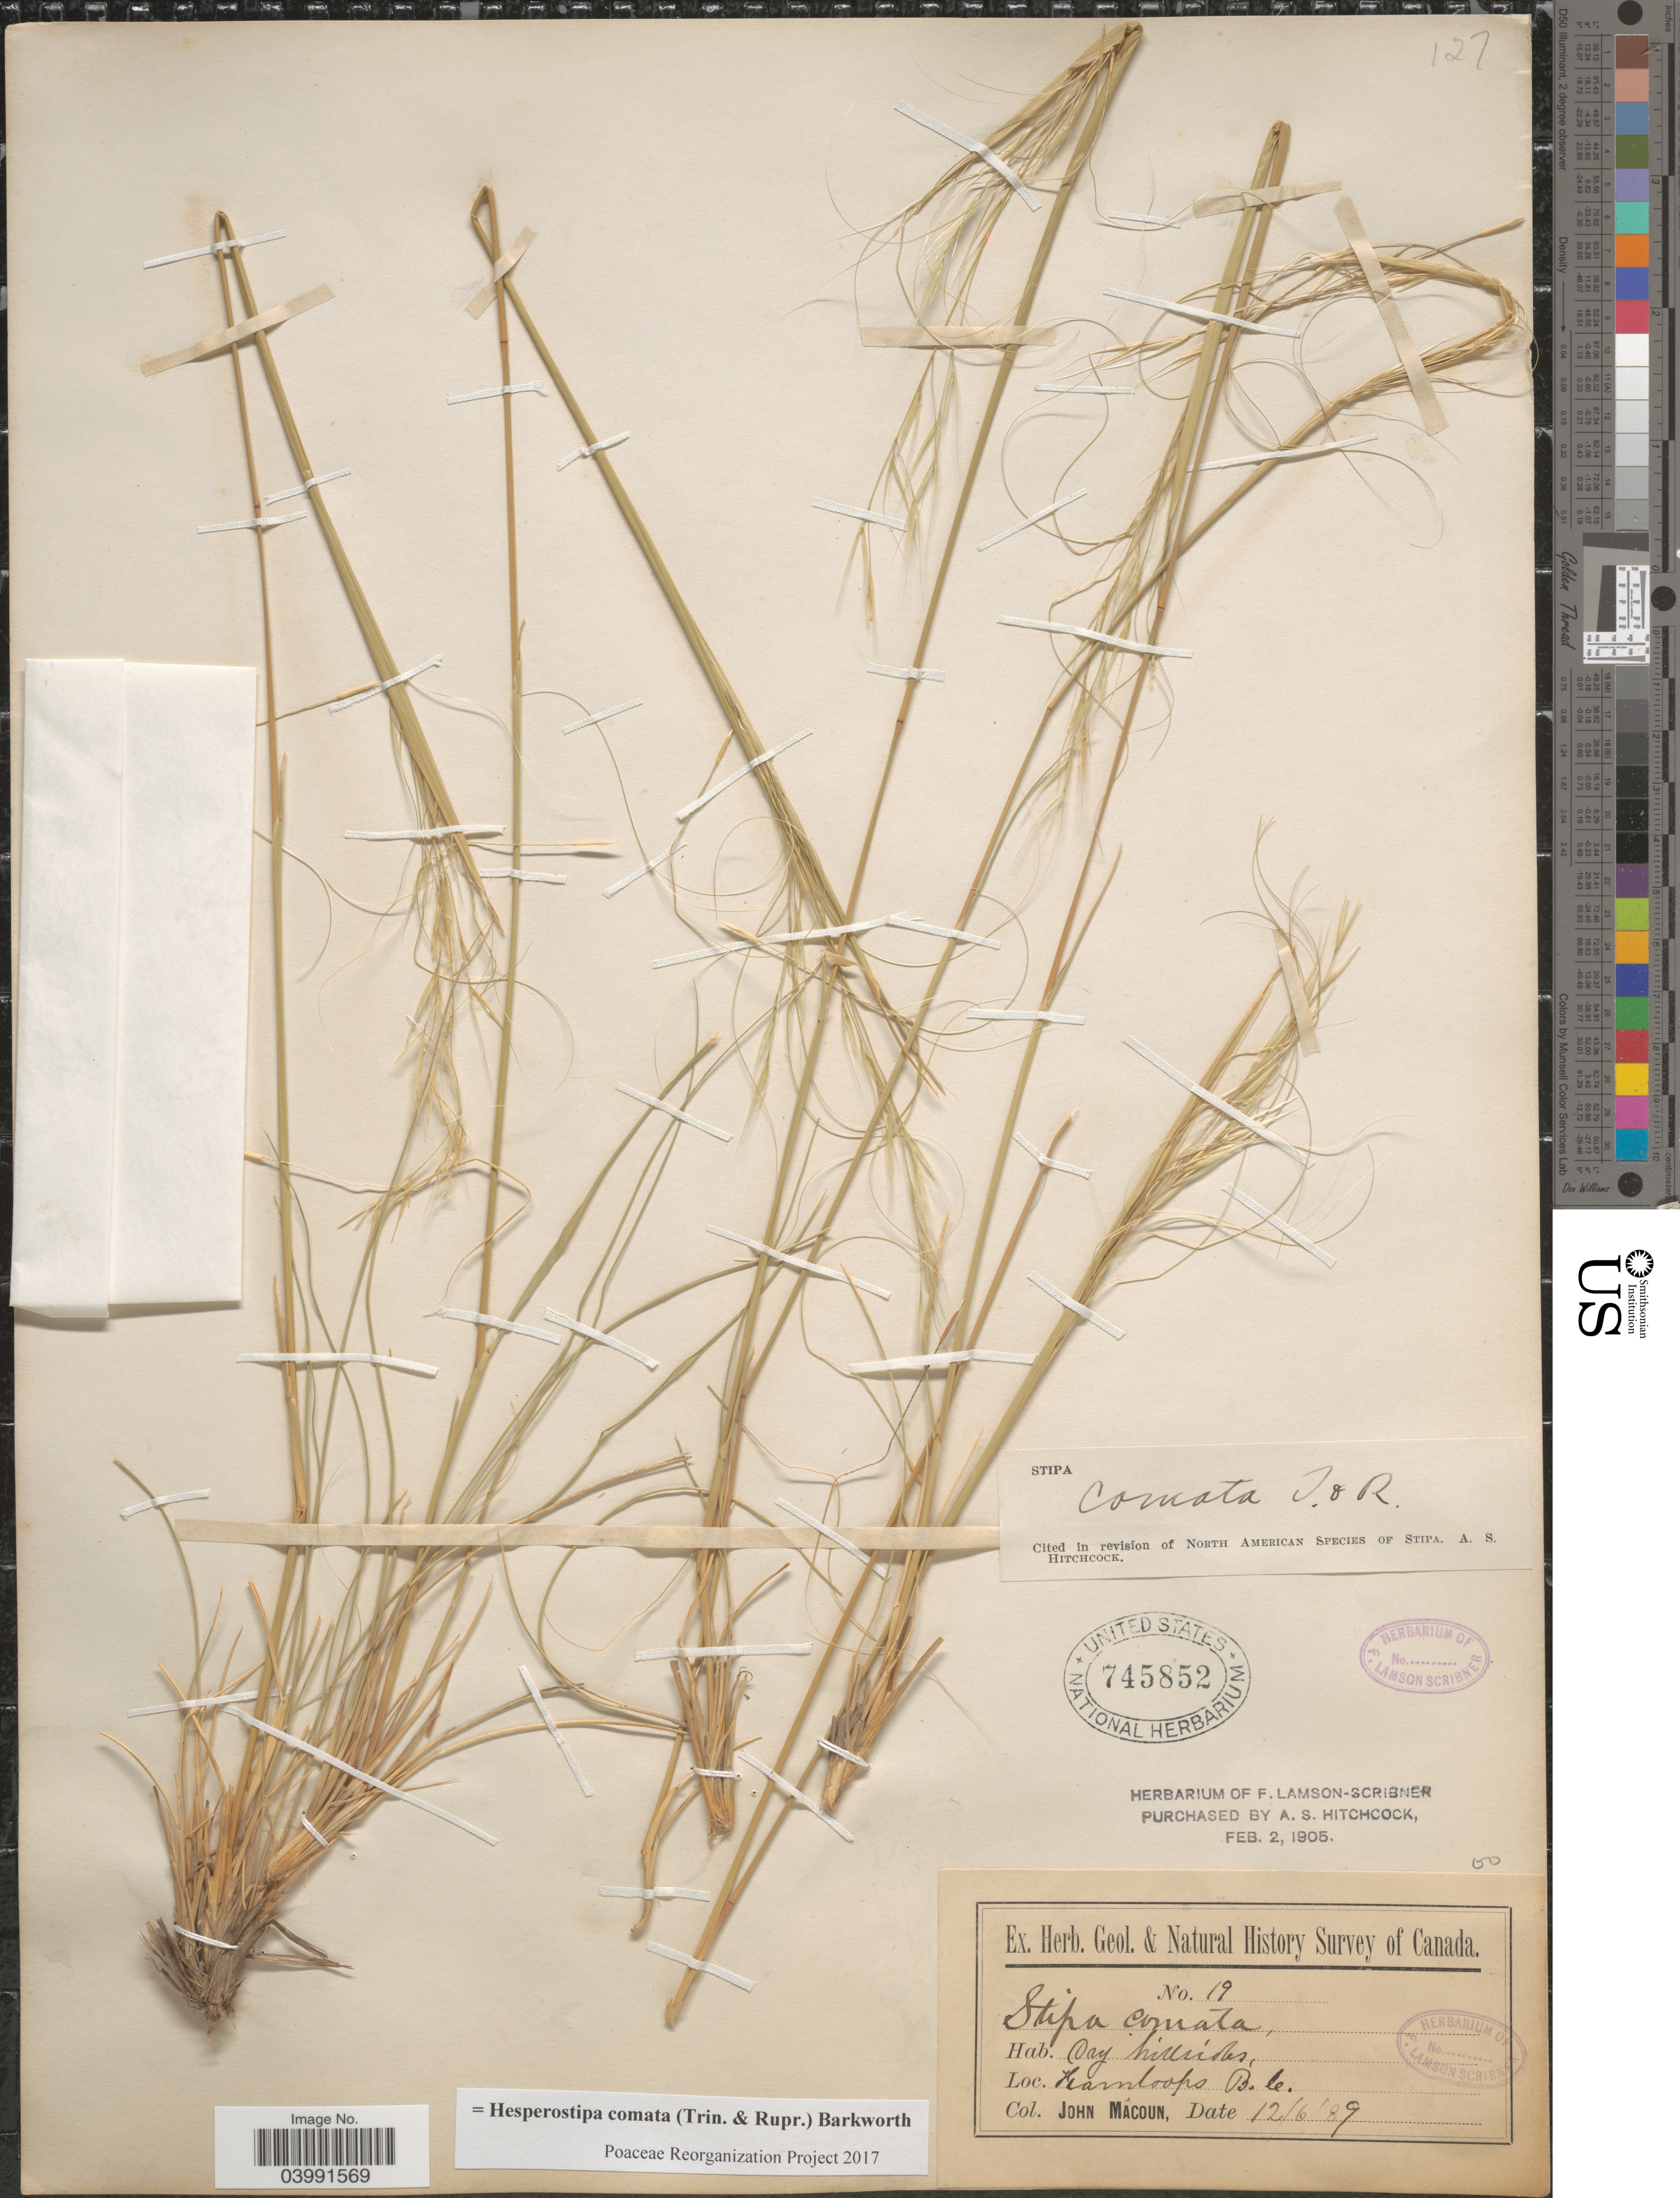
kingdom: Plantae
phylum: Tracheophyta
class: Liliopsida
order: Poales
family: Poaceae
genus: Hesperostipa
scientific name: Hesperostipa comata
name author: (Trin. & Rupr.) Barkworth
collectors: J. Macoun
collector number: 19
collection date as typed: Transcribed d/m/y: 12/6/89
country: Canada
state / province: British Columbia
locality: Kamloops.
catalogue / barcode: US 745852